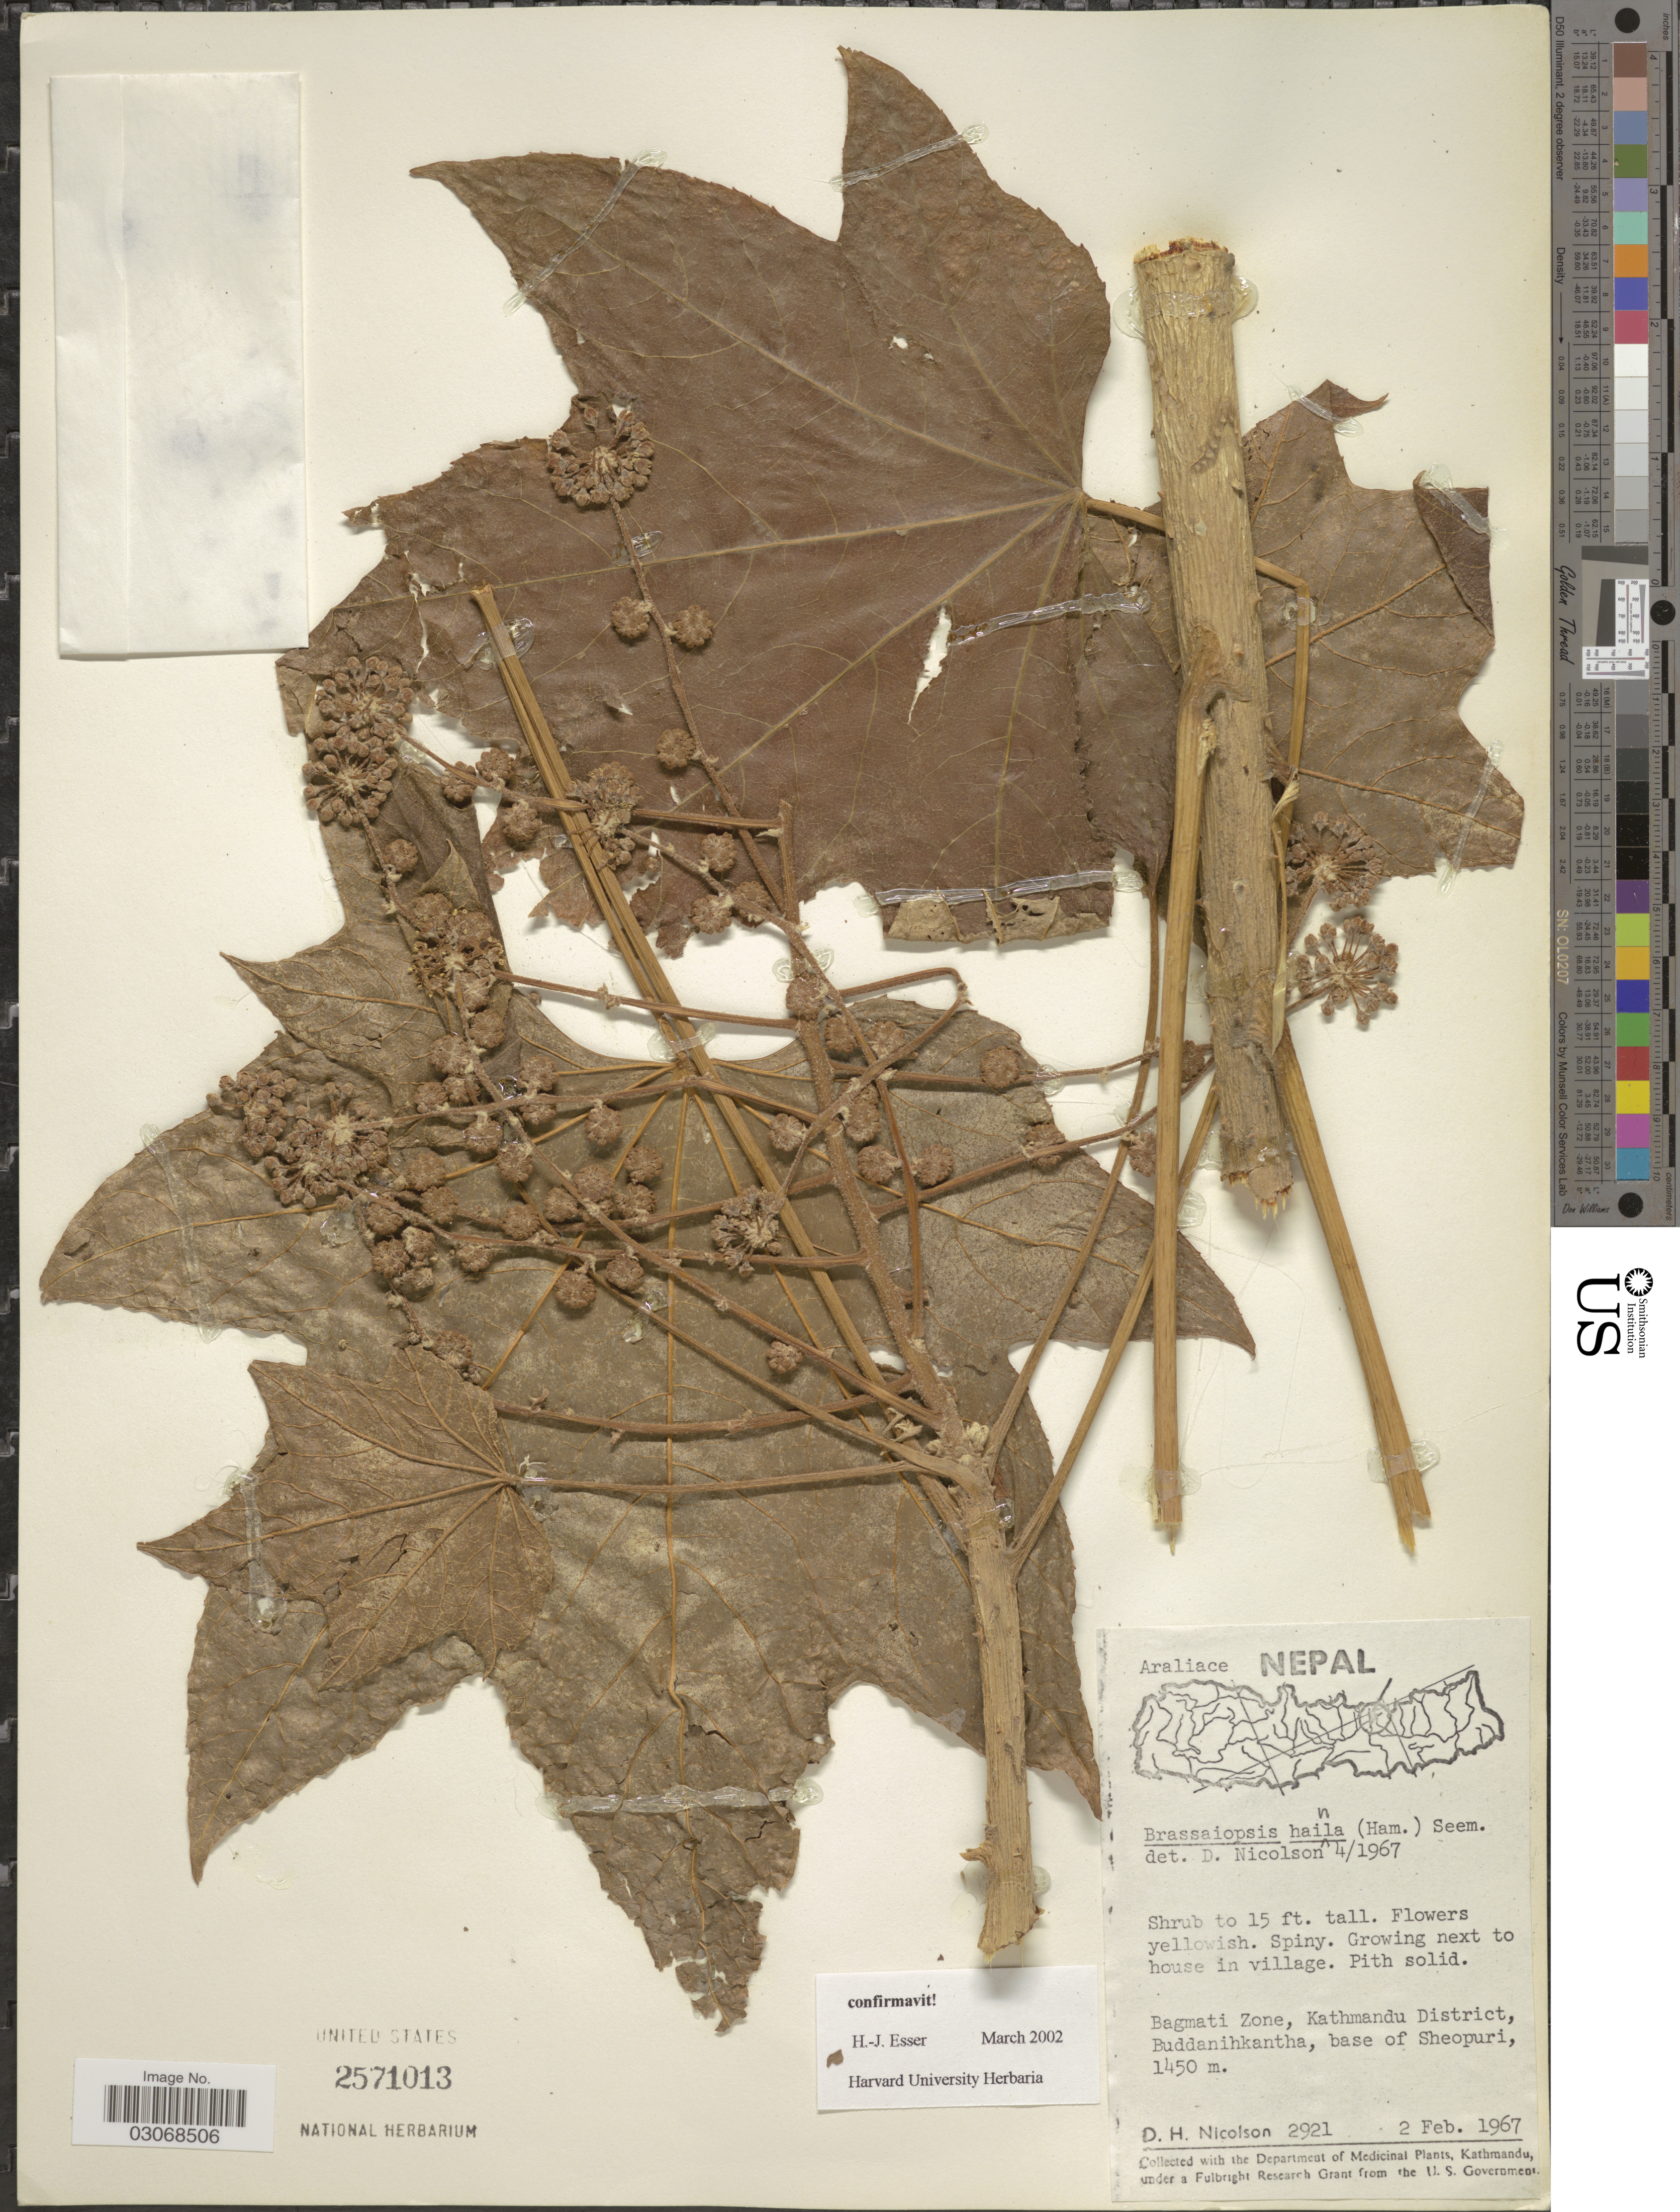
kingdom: Plantae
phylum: Tracheophyta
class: Magnoliopsida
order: Apiales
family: Araliaceae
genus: Brassaiopsis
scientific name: Brassaiopsis hainla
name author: (Buch.-Ham.) Seem.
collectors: D. H. Nicolson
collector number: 2921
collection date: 1967-02-02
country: Nepal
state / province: Bagmati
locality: Bagmati Zone, Kathmandu District, Buddanihkantha, base of Sheopuri.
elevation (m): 1450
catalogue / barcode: US 2571013